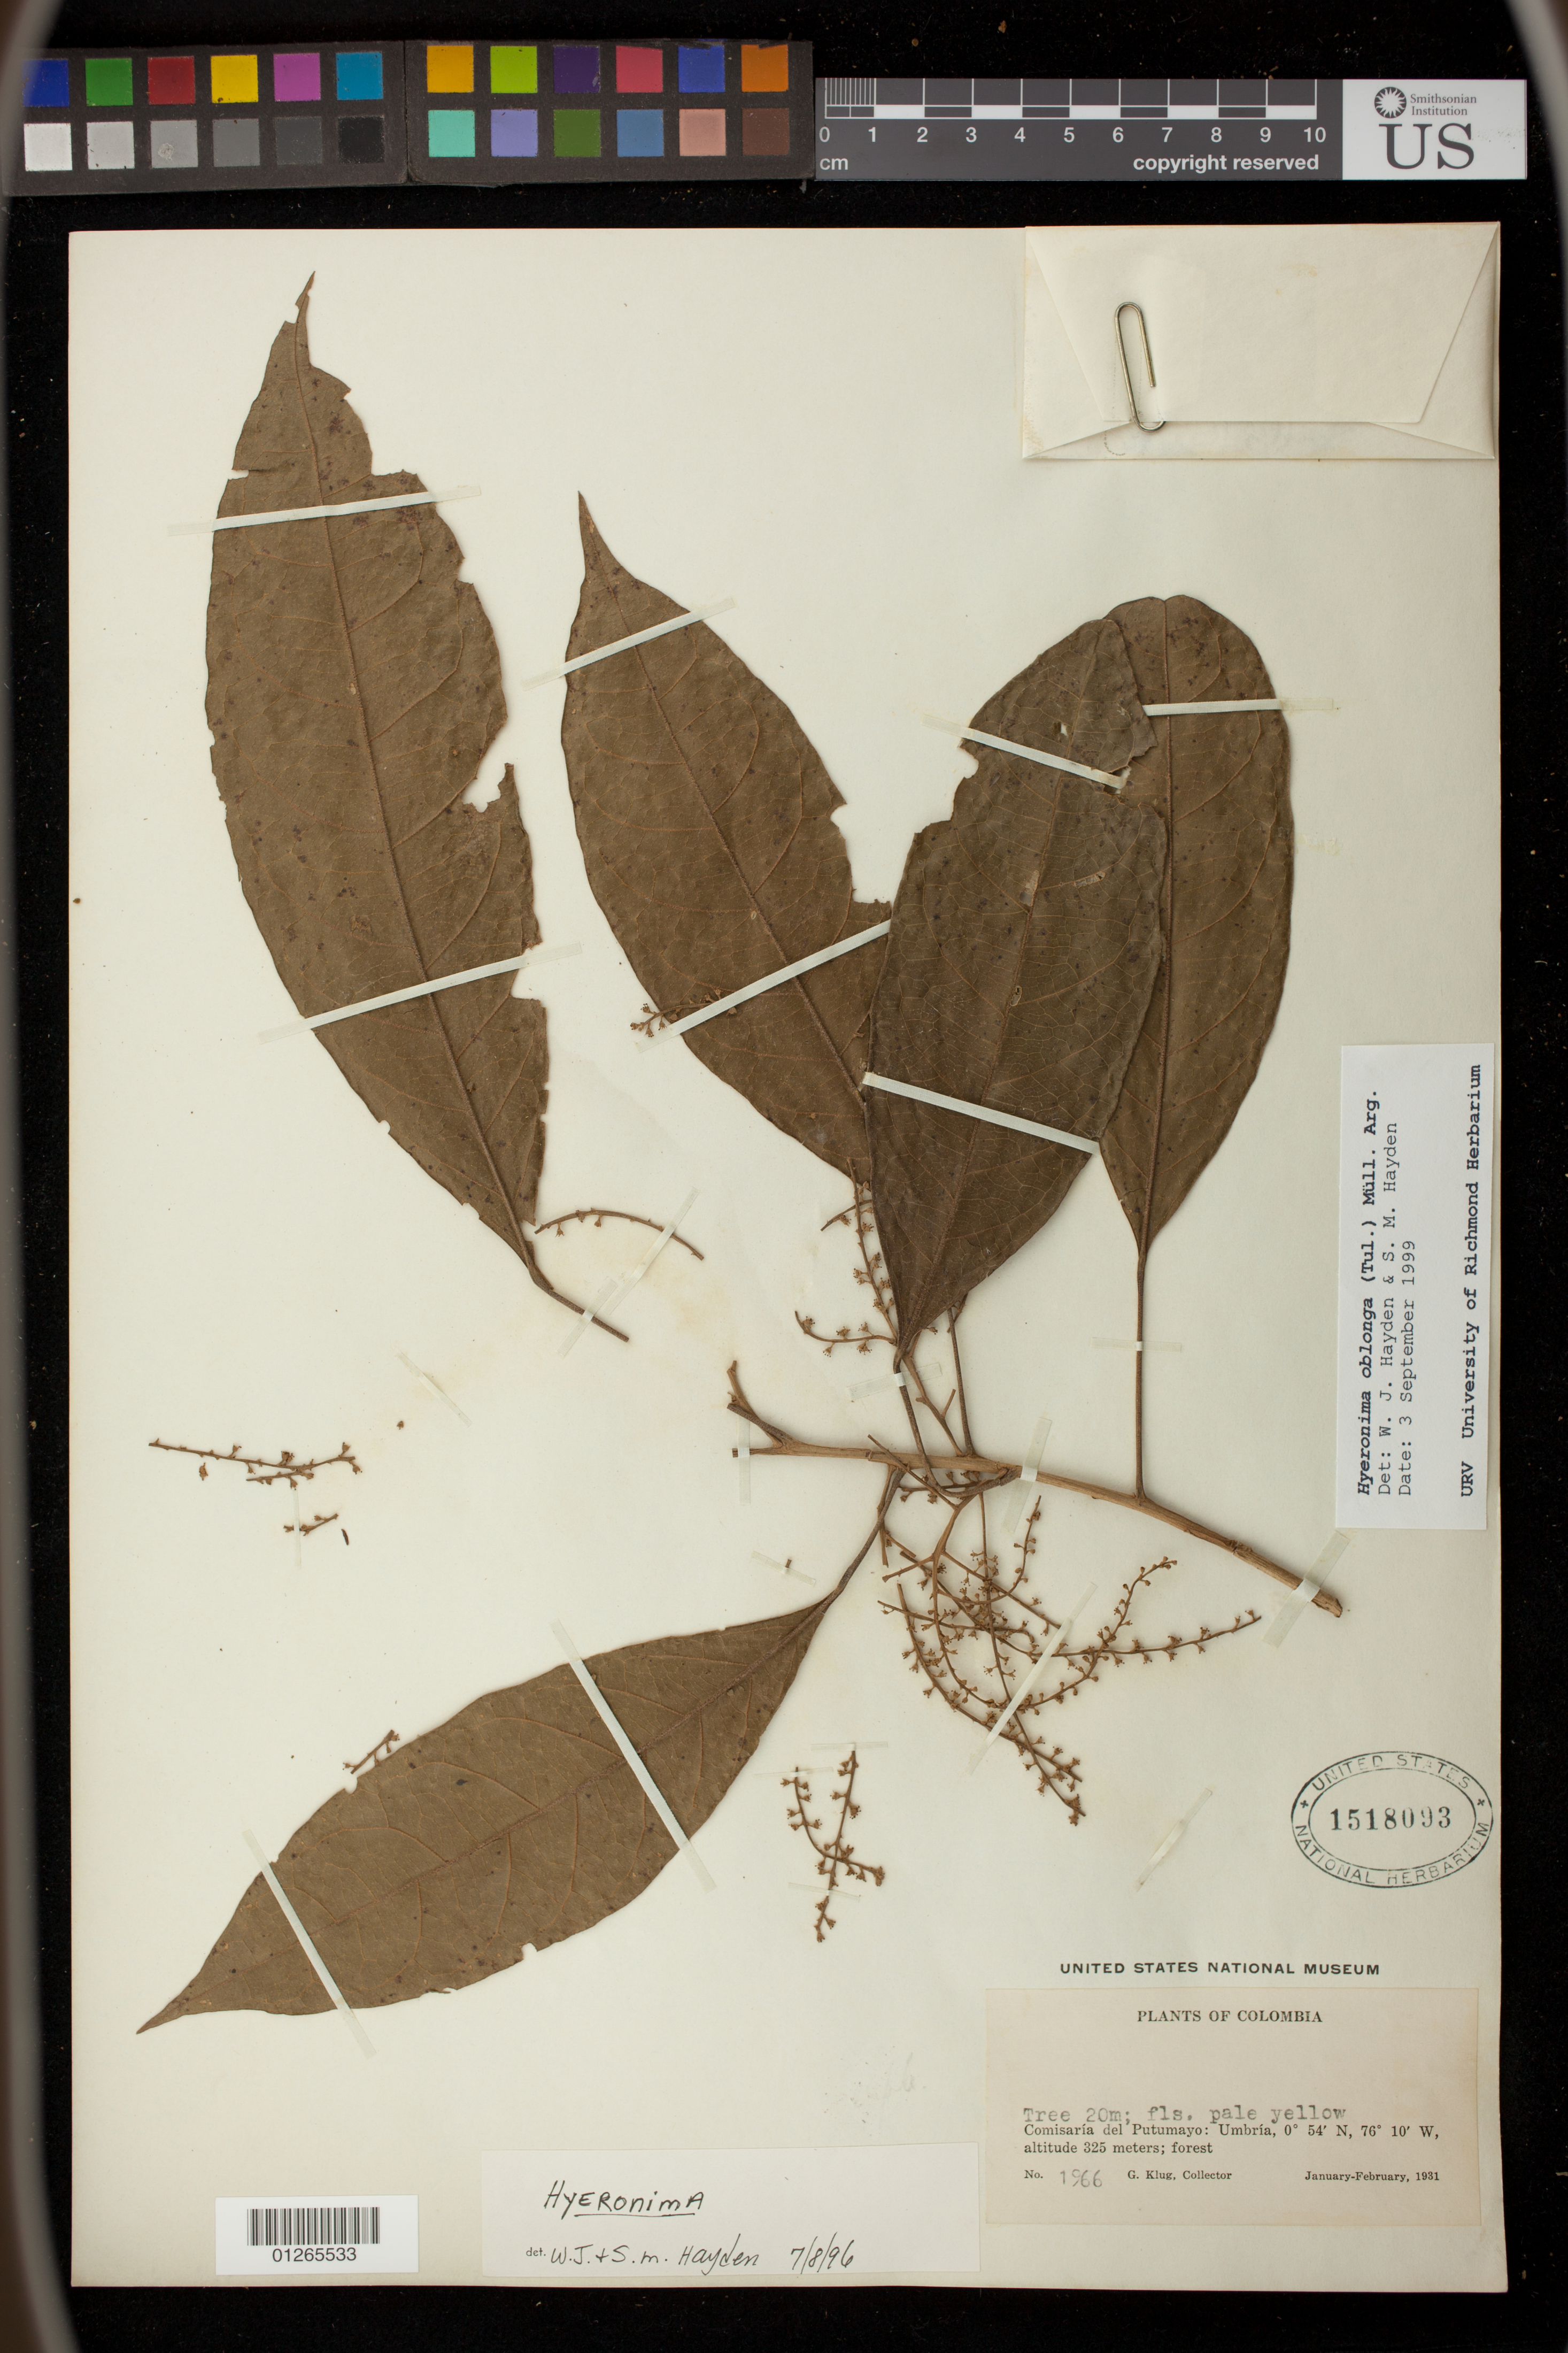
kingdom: Plantae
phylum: Tracheophyta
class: Magnoliopsida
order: Malpighiales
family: Phyllanthaceae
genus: Hieronyma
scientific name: Hieronyma oblonga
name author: (Tul.) Müll. Arg.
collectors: G. Klug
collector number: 1966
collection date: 1931-01-01/1931-02-01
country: Colombia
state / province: Putumayo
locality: ad pag. El Tambo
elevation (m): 321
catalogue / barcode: US 1518093